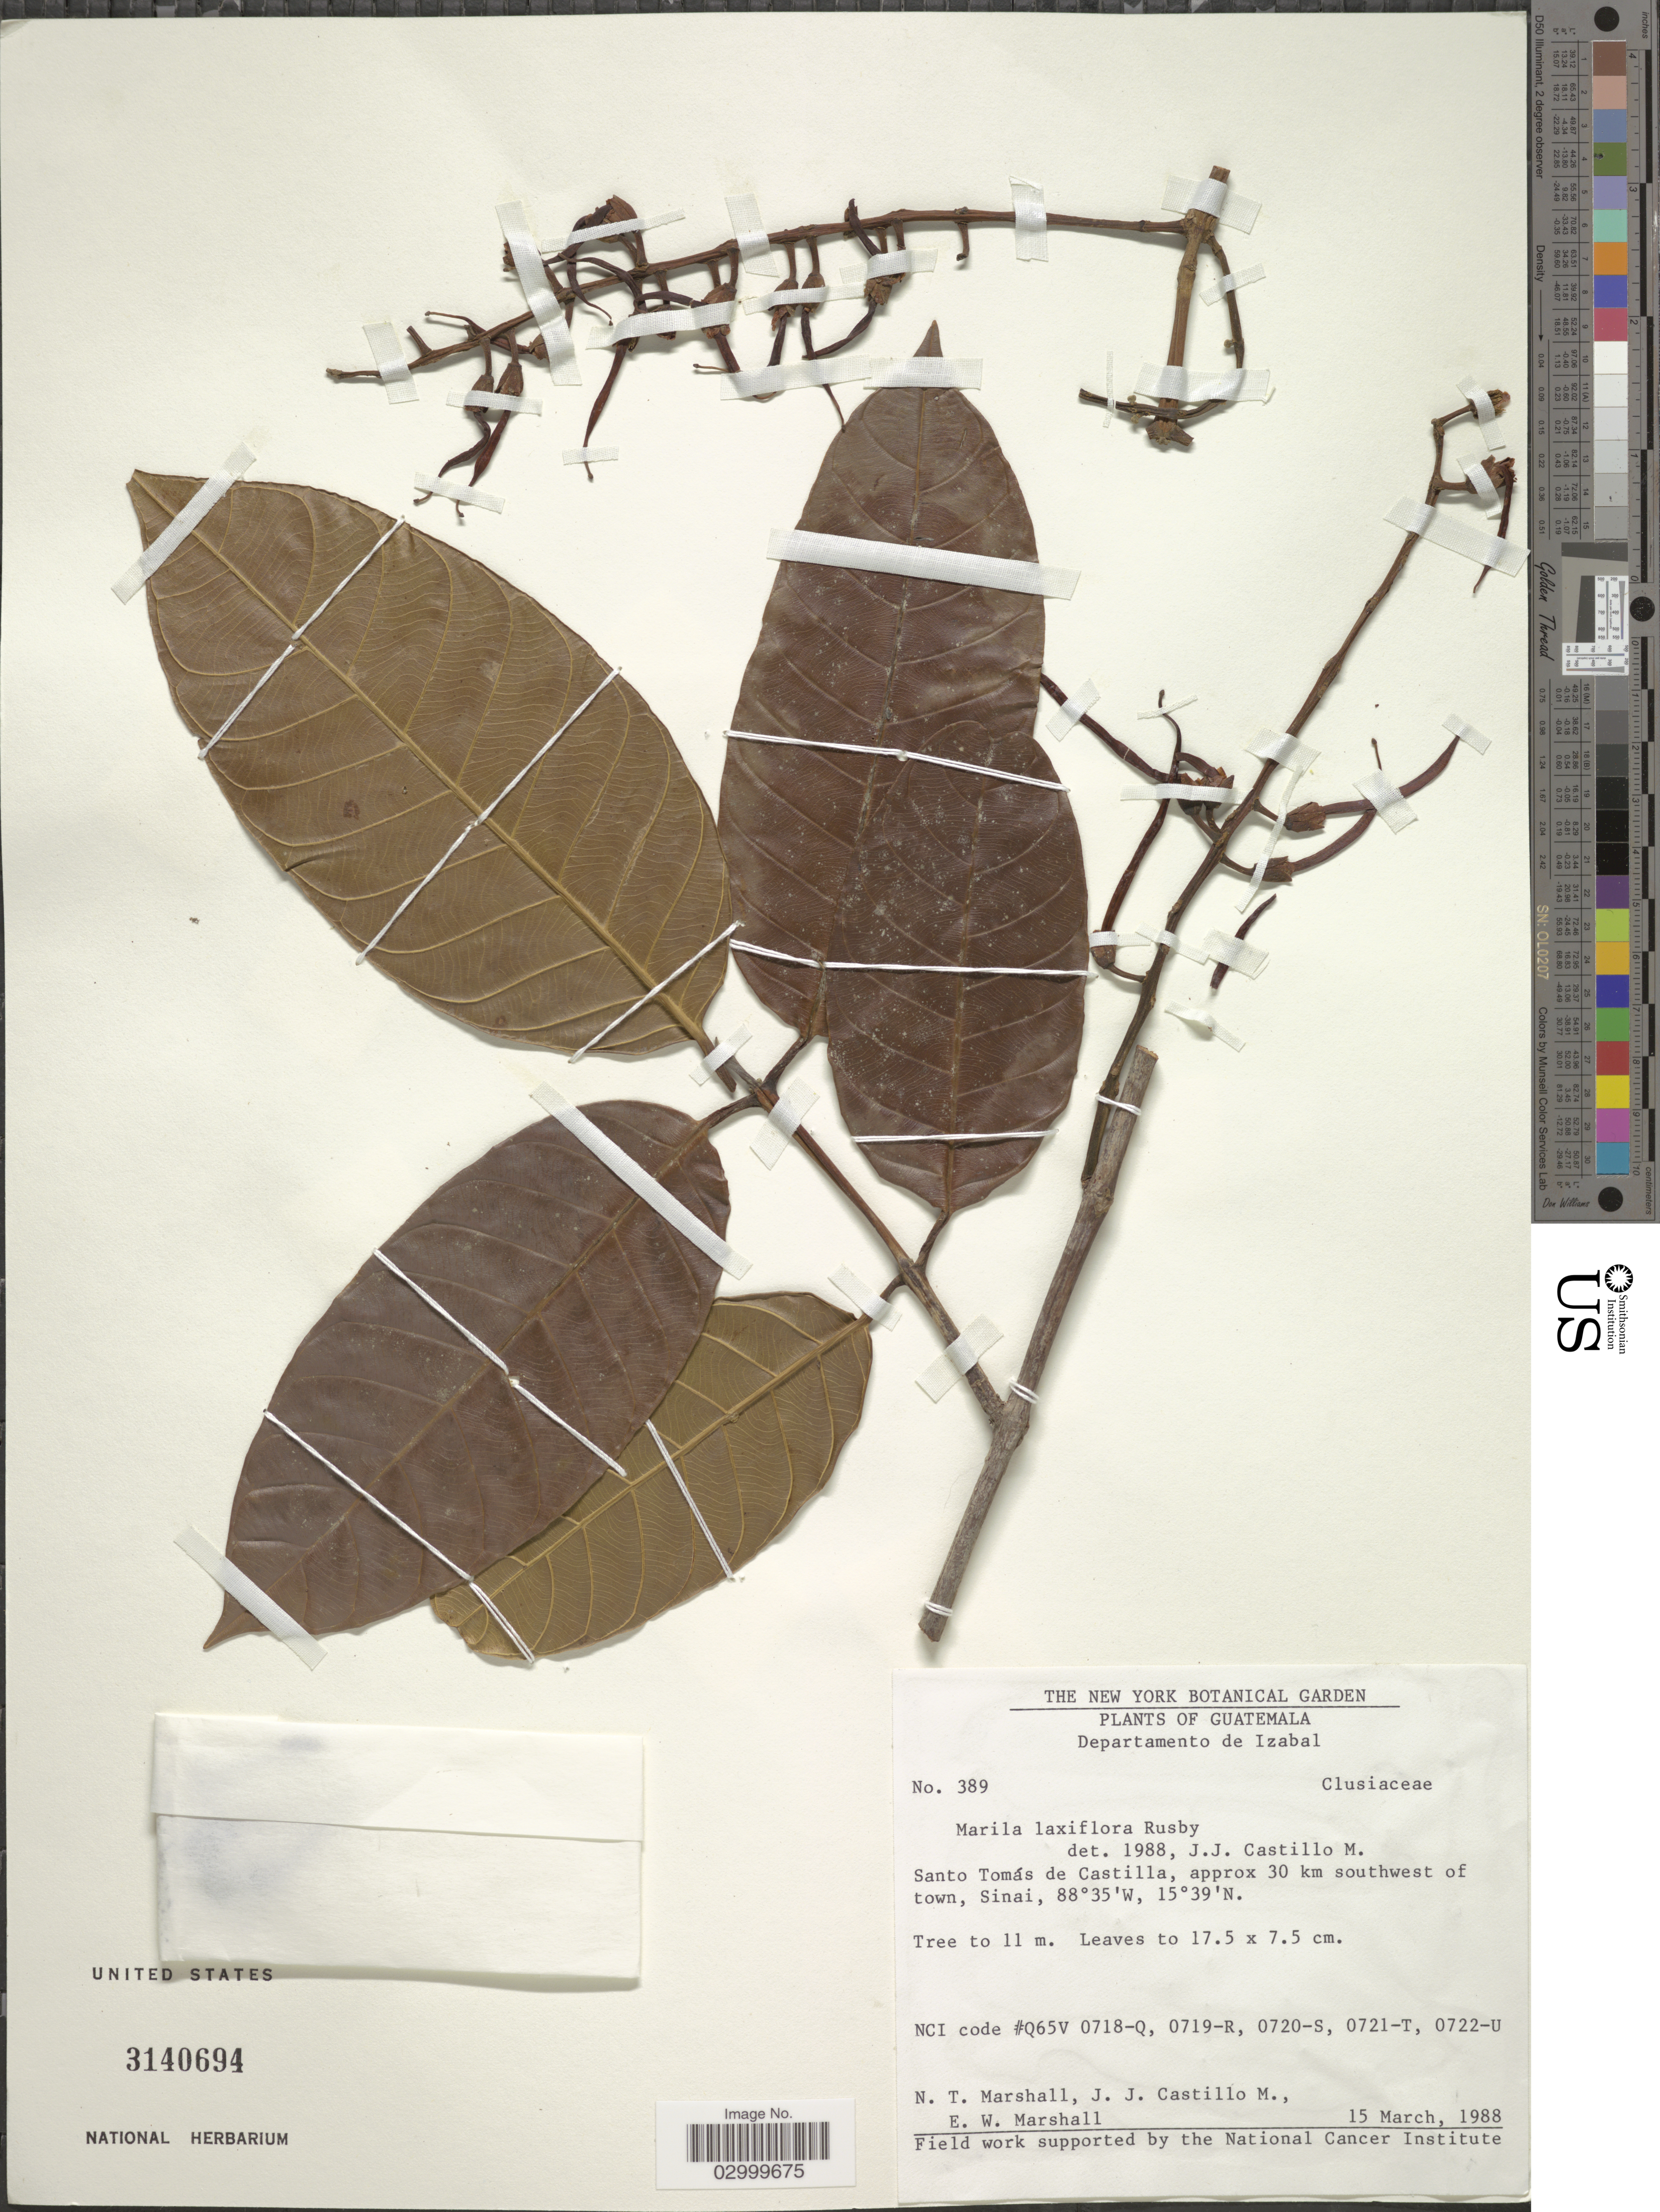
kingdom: Plantae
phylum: Tracheophyta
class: Magnoliopsida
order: Malpighiales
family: Calophyllaceae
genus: Marila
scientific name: Marila laxiflora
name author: Rusby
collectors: N. T. Marshall, J. Castillo & E. W. Marshall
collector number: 389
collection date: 1988-03-15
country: Guatemala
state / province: Izabal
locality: Departamento de Izabal, Santo Tomás de Castilla, approx 30 km southwest of town, Sinai.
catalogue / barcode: US 3140694